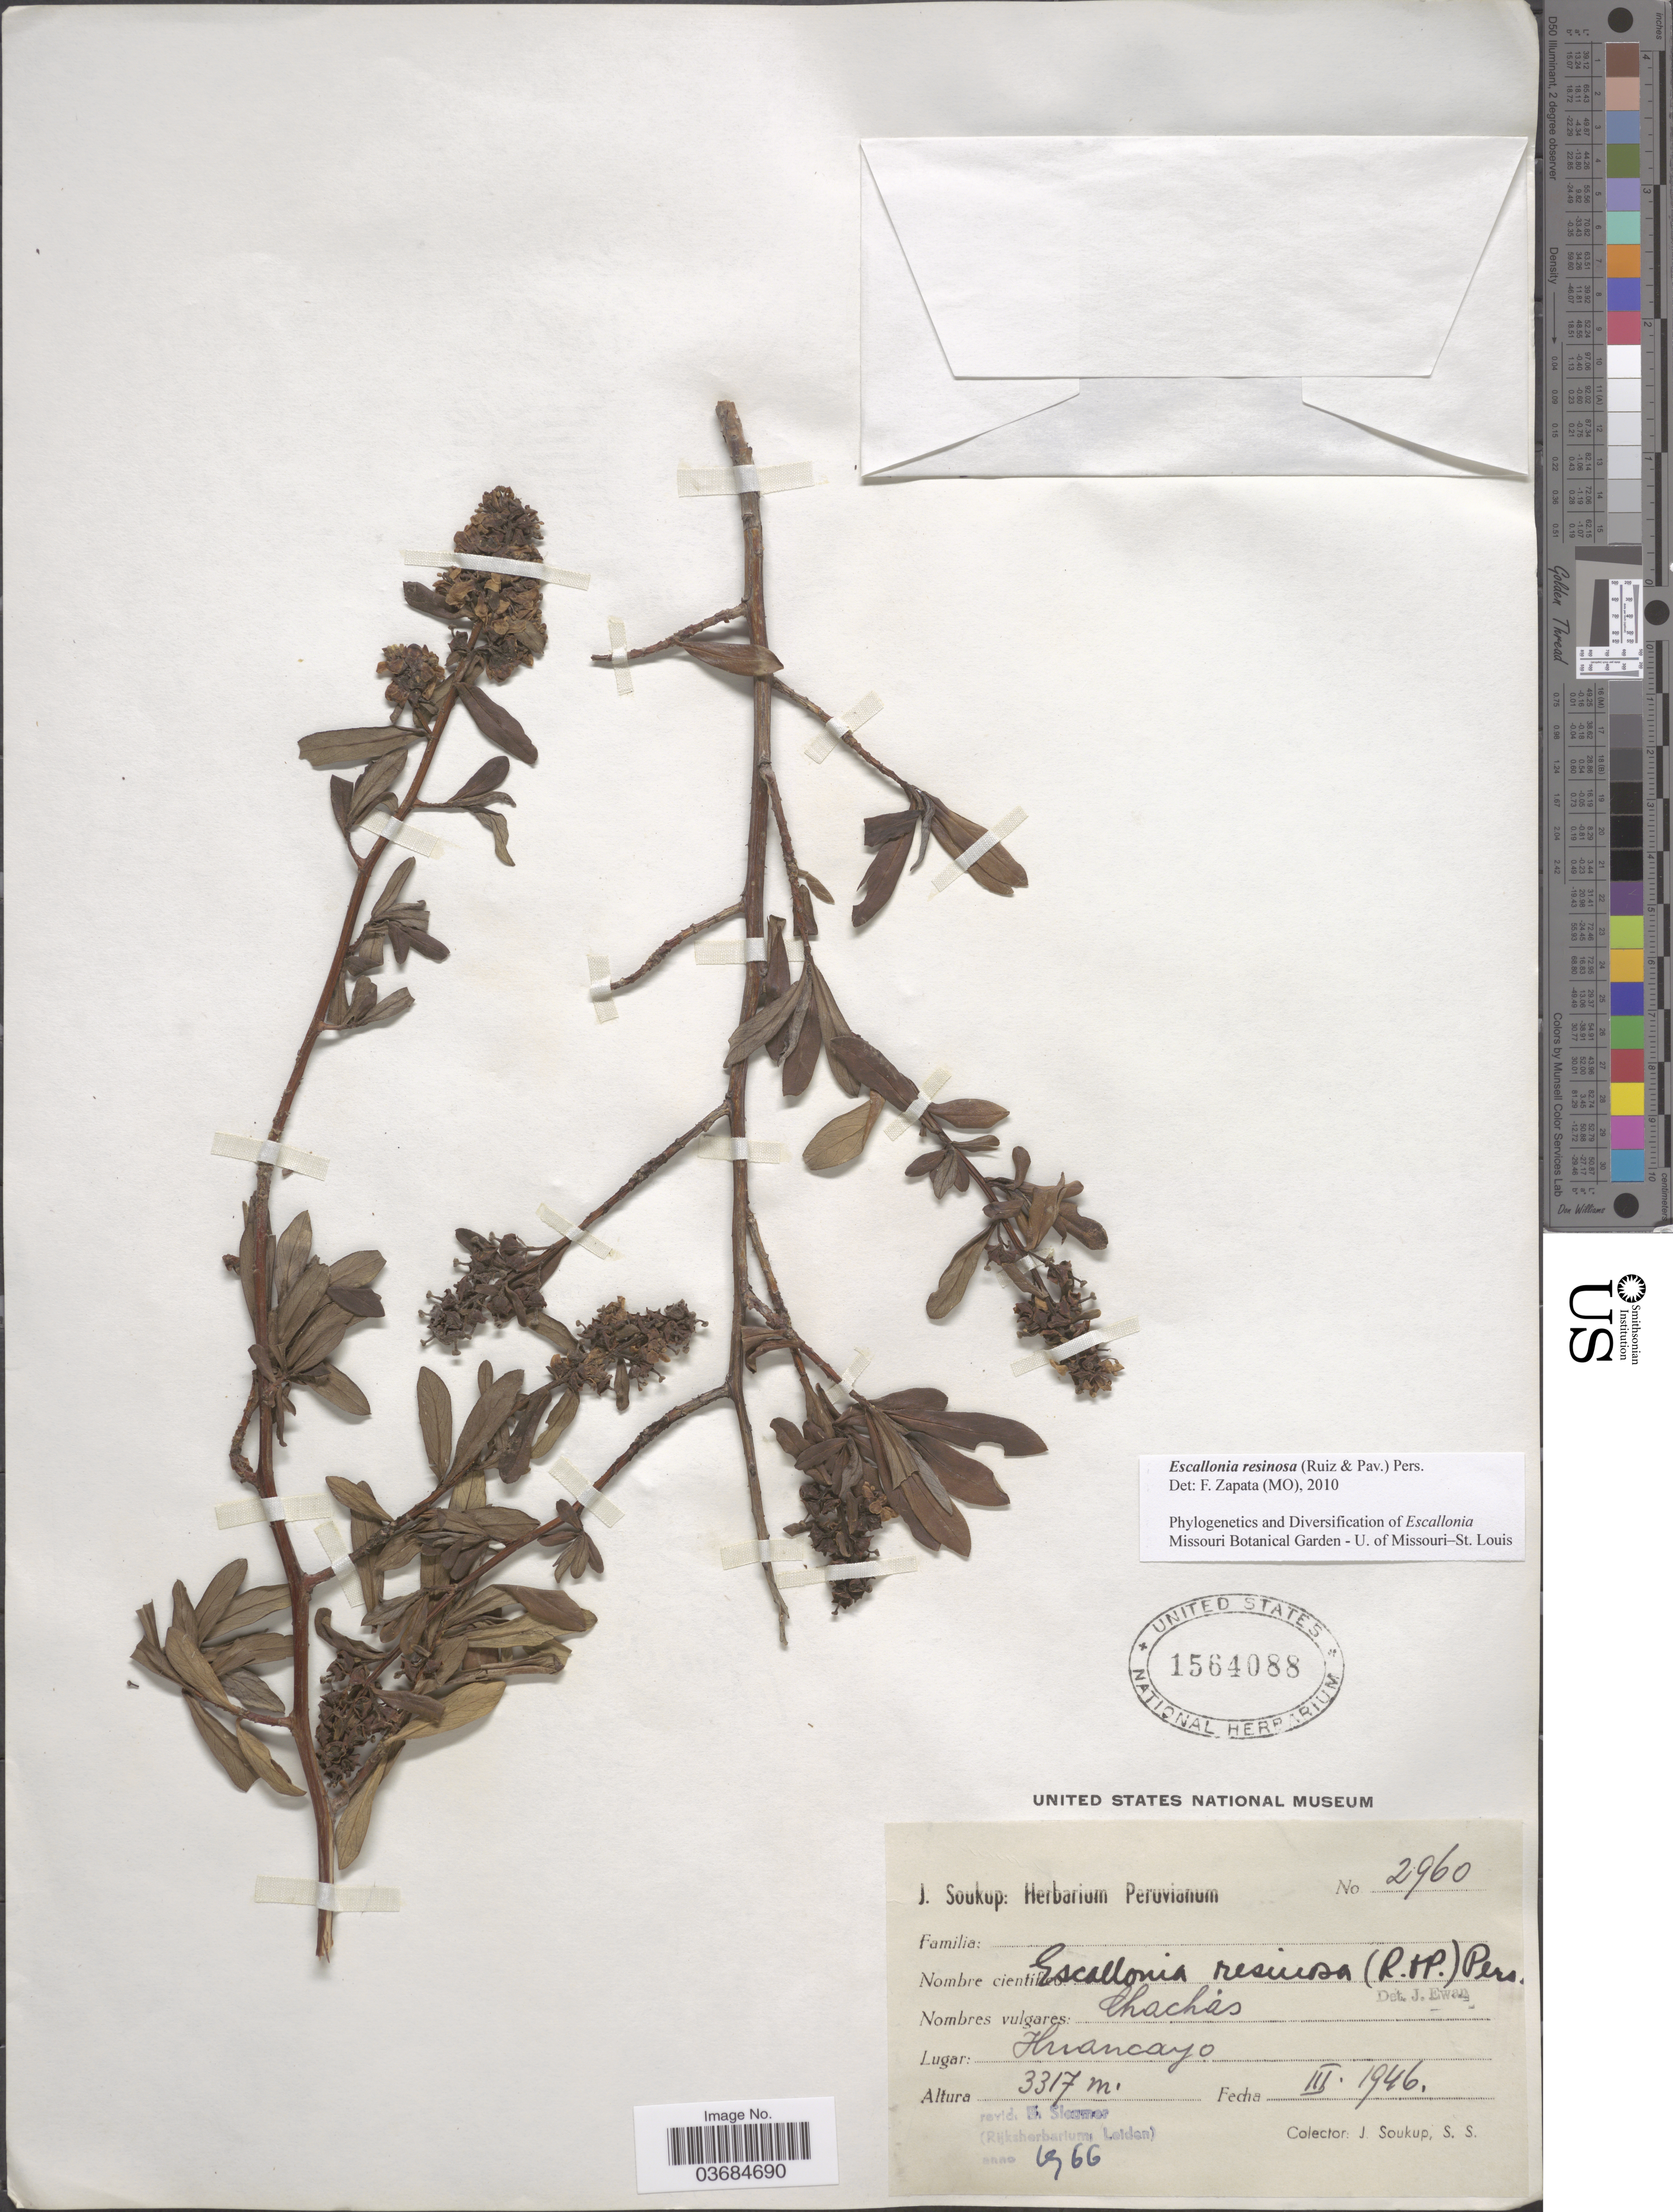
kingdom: Plantae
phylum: Tracheophyta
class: Magnoliopsida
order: Escalloniales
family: Escalloniaceae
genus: Escallonia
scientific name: Escallonia piurensis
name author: Mattf.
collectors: J. Soukup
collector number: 2960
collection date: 1946-03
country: Peru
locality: Huancayo.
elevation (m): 3317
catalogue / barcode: US 1564088